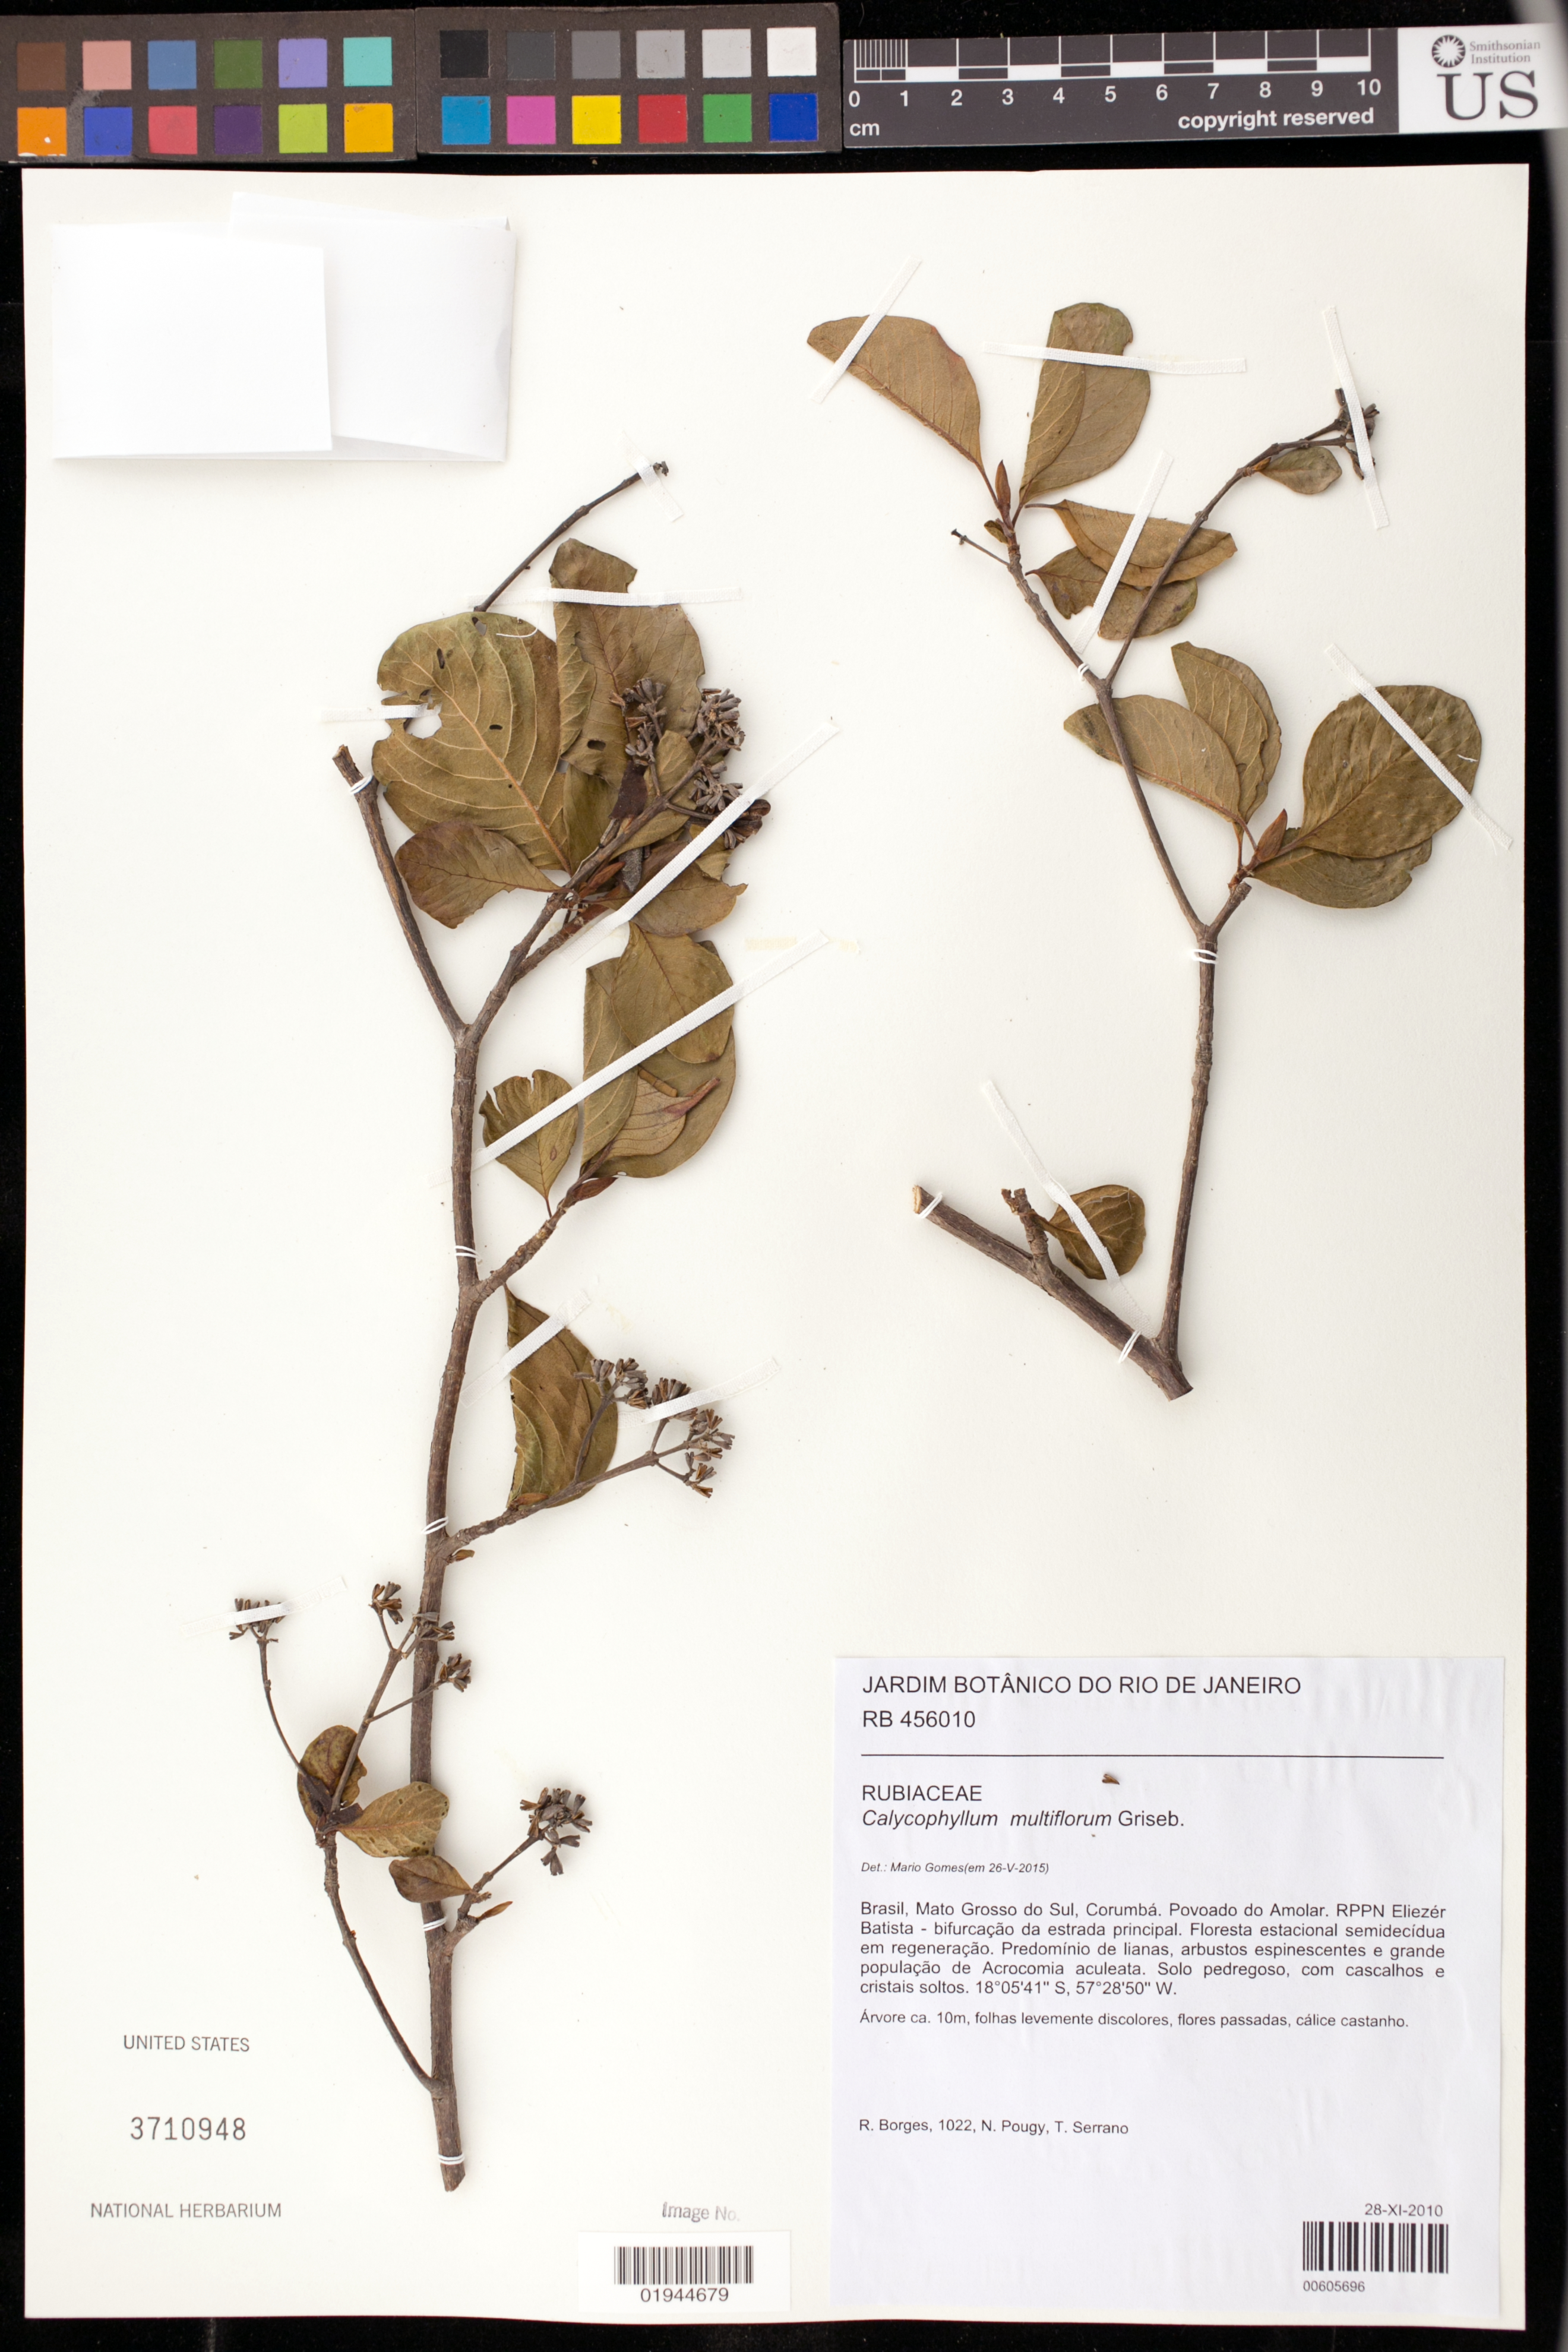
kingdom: Plantae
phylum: Tracheophyta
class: Magnoliopsida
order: Gentianales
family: Rubiaceae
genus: Calycophyllum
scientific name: Calycophyllum multiflorum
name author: Griseb.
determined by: Gomes, M.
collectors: L. M. Borges, N. Pougy & T. Serrano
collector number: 1022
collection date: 2010-11-28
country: Brazil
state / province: Mato Grosso do Sul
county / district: Corumbá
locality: Povoado do Amolar. RPPN Eliezer Batista- bifurcação da estrada principal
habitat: floresta estacional semidecidua em regeneracao. predominio de lianas, arbustos espinescentes e grande populacao de Acrocomia aculeata. solo pedregoso, com cascalhos e cristais soltos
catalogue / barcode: US 3710948